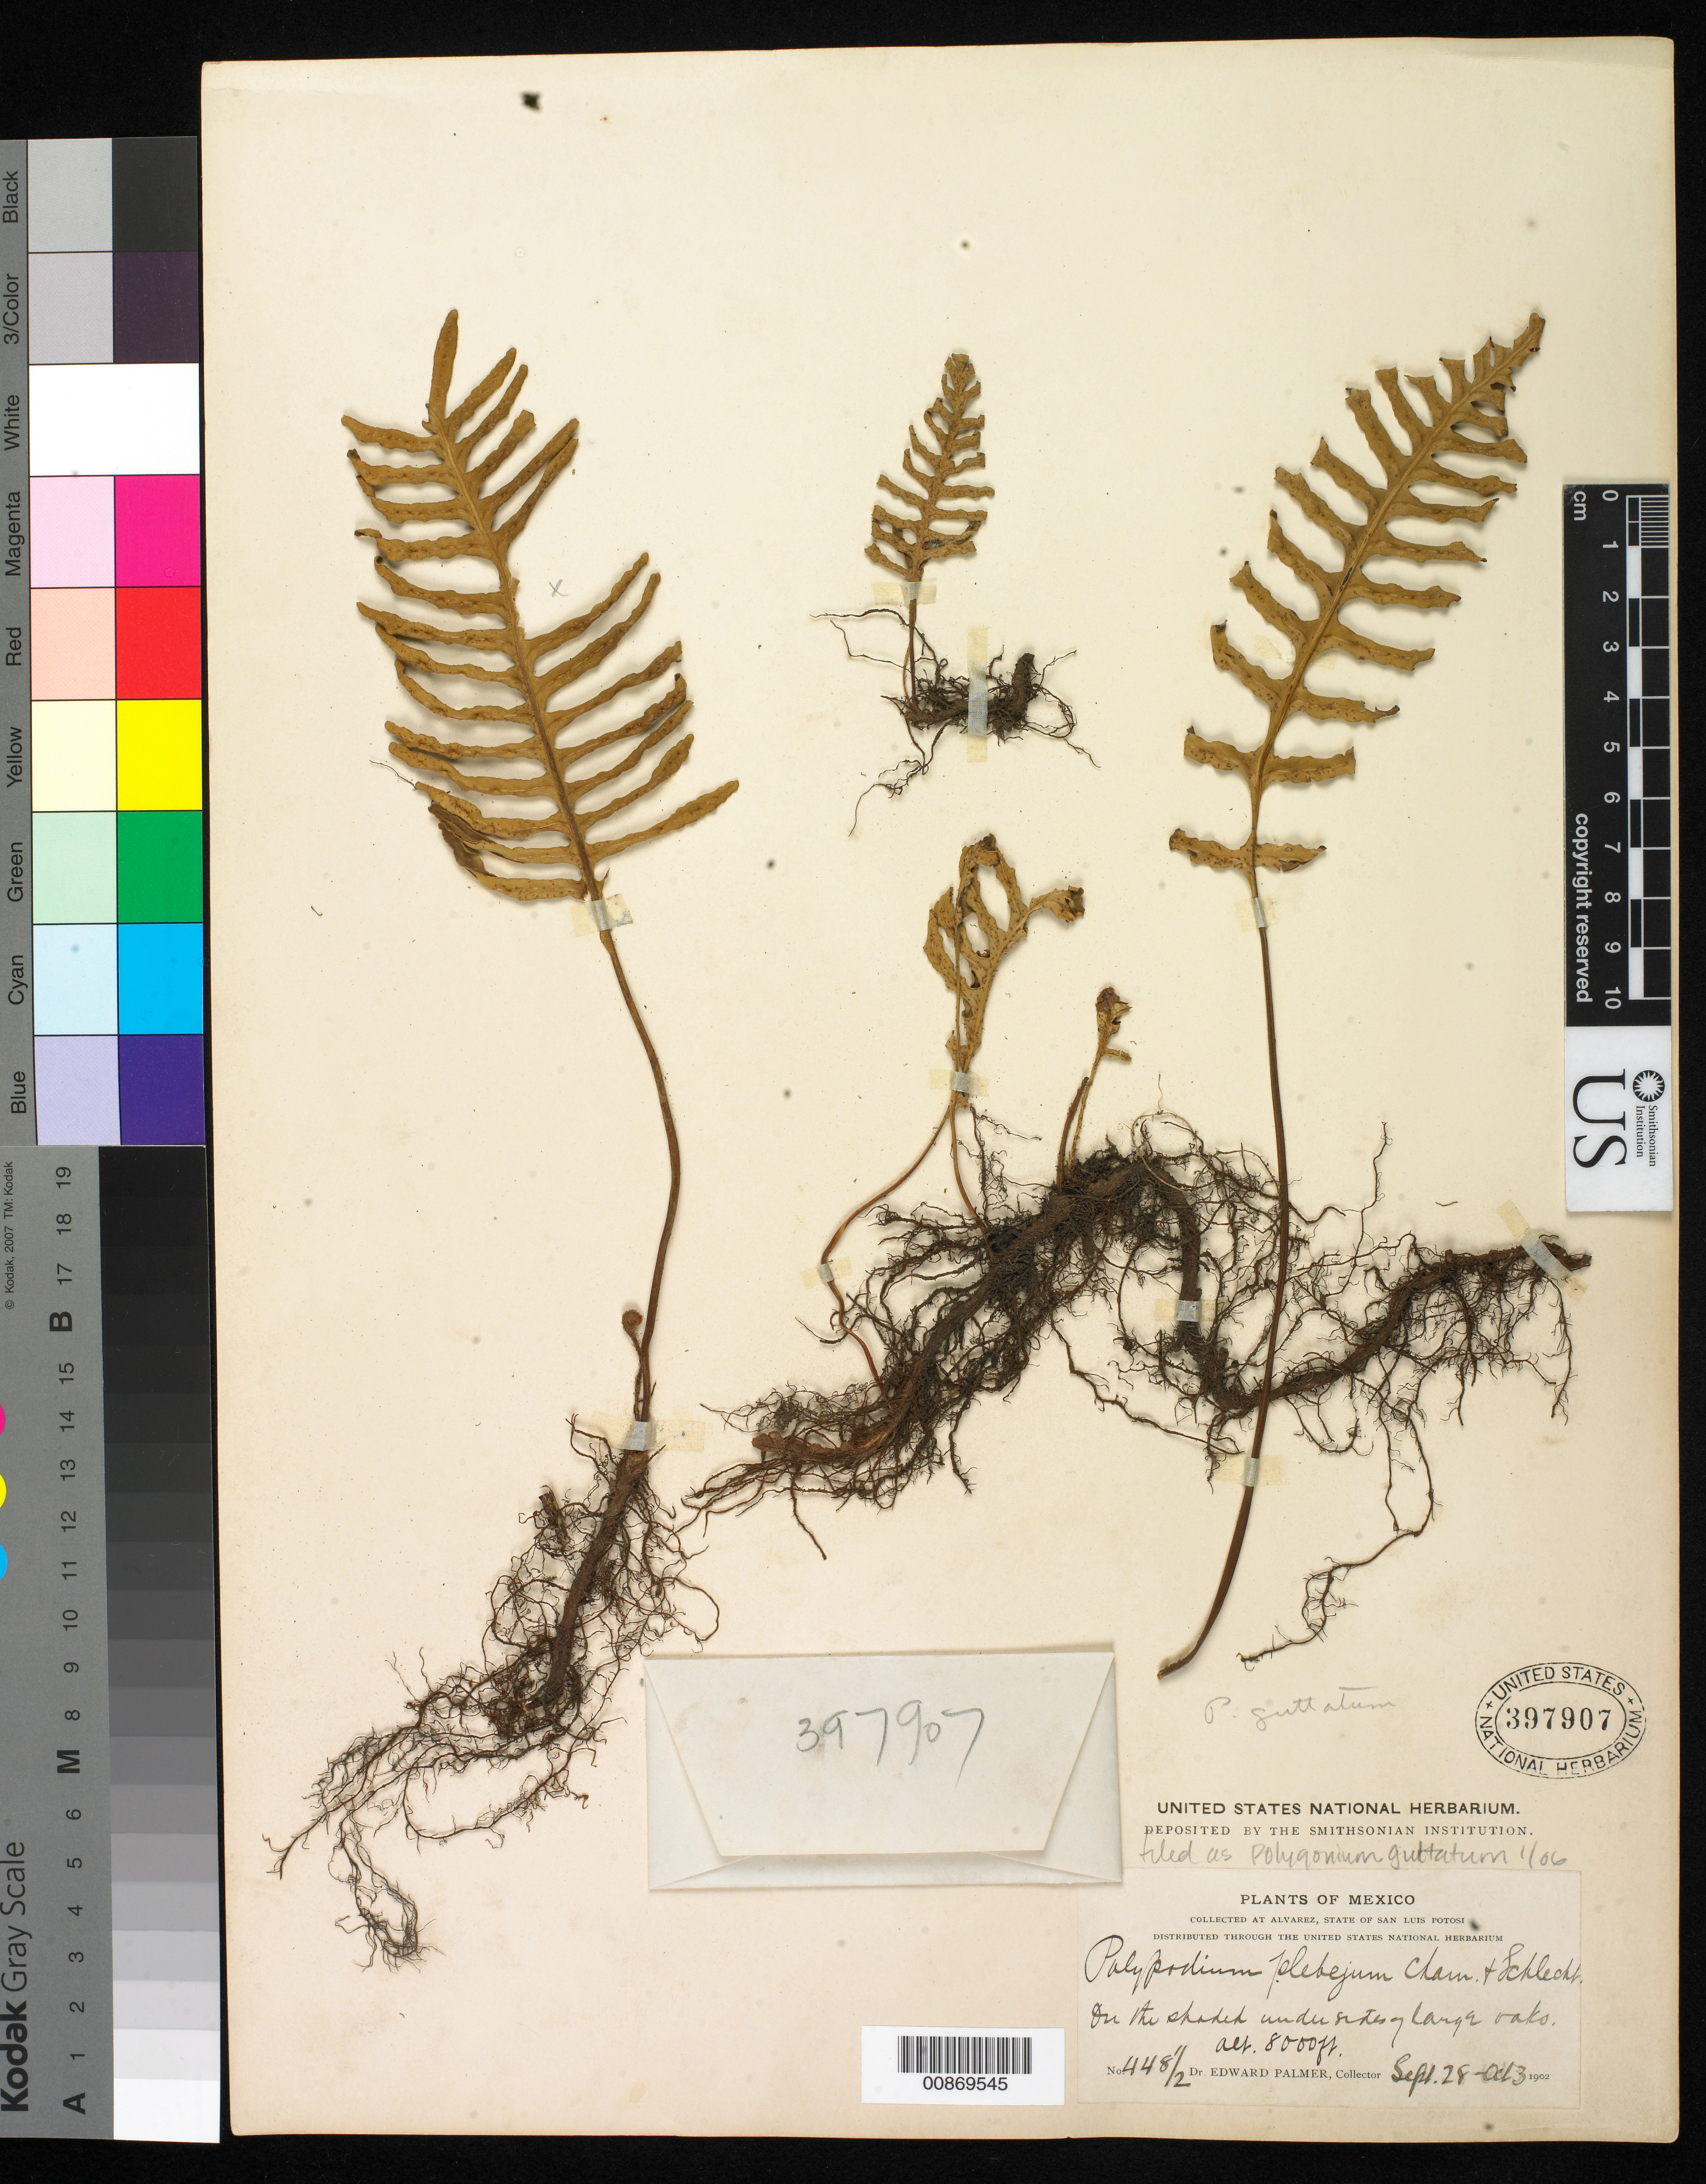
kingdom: Plantae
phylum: Tracheophyta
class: Polypodiopsida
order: Polypodiales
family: Polypodiaceae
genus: Pleopeltis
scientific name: Pleopeltis guttata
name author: (Maxon) E.G. Andrews & Windham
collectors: E. Palmer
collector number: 448½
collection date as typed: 28 Sep 1902 to 03 Oct 1902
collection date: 1902-09-28/1902-10-03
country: Mexico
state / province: San Luis Potosí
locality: Alvarez, San Luis Potosí.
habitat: On the shaded under sides of large oaks.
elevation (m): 2438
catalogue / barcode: US 397907